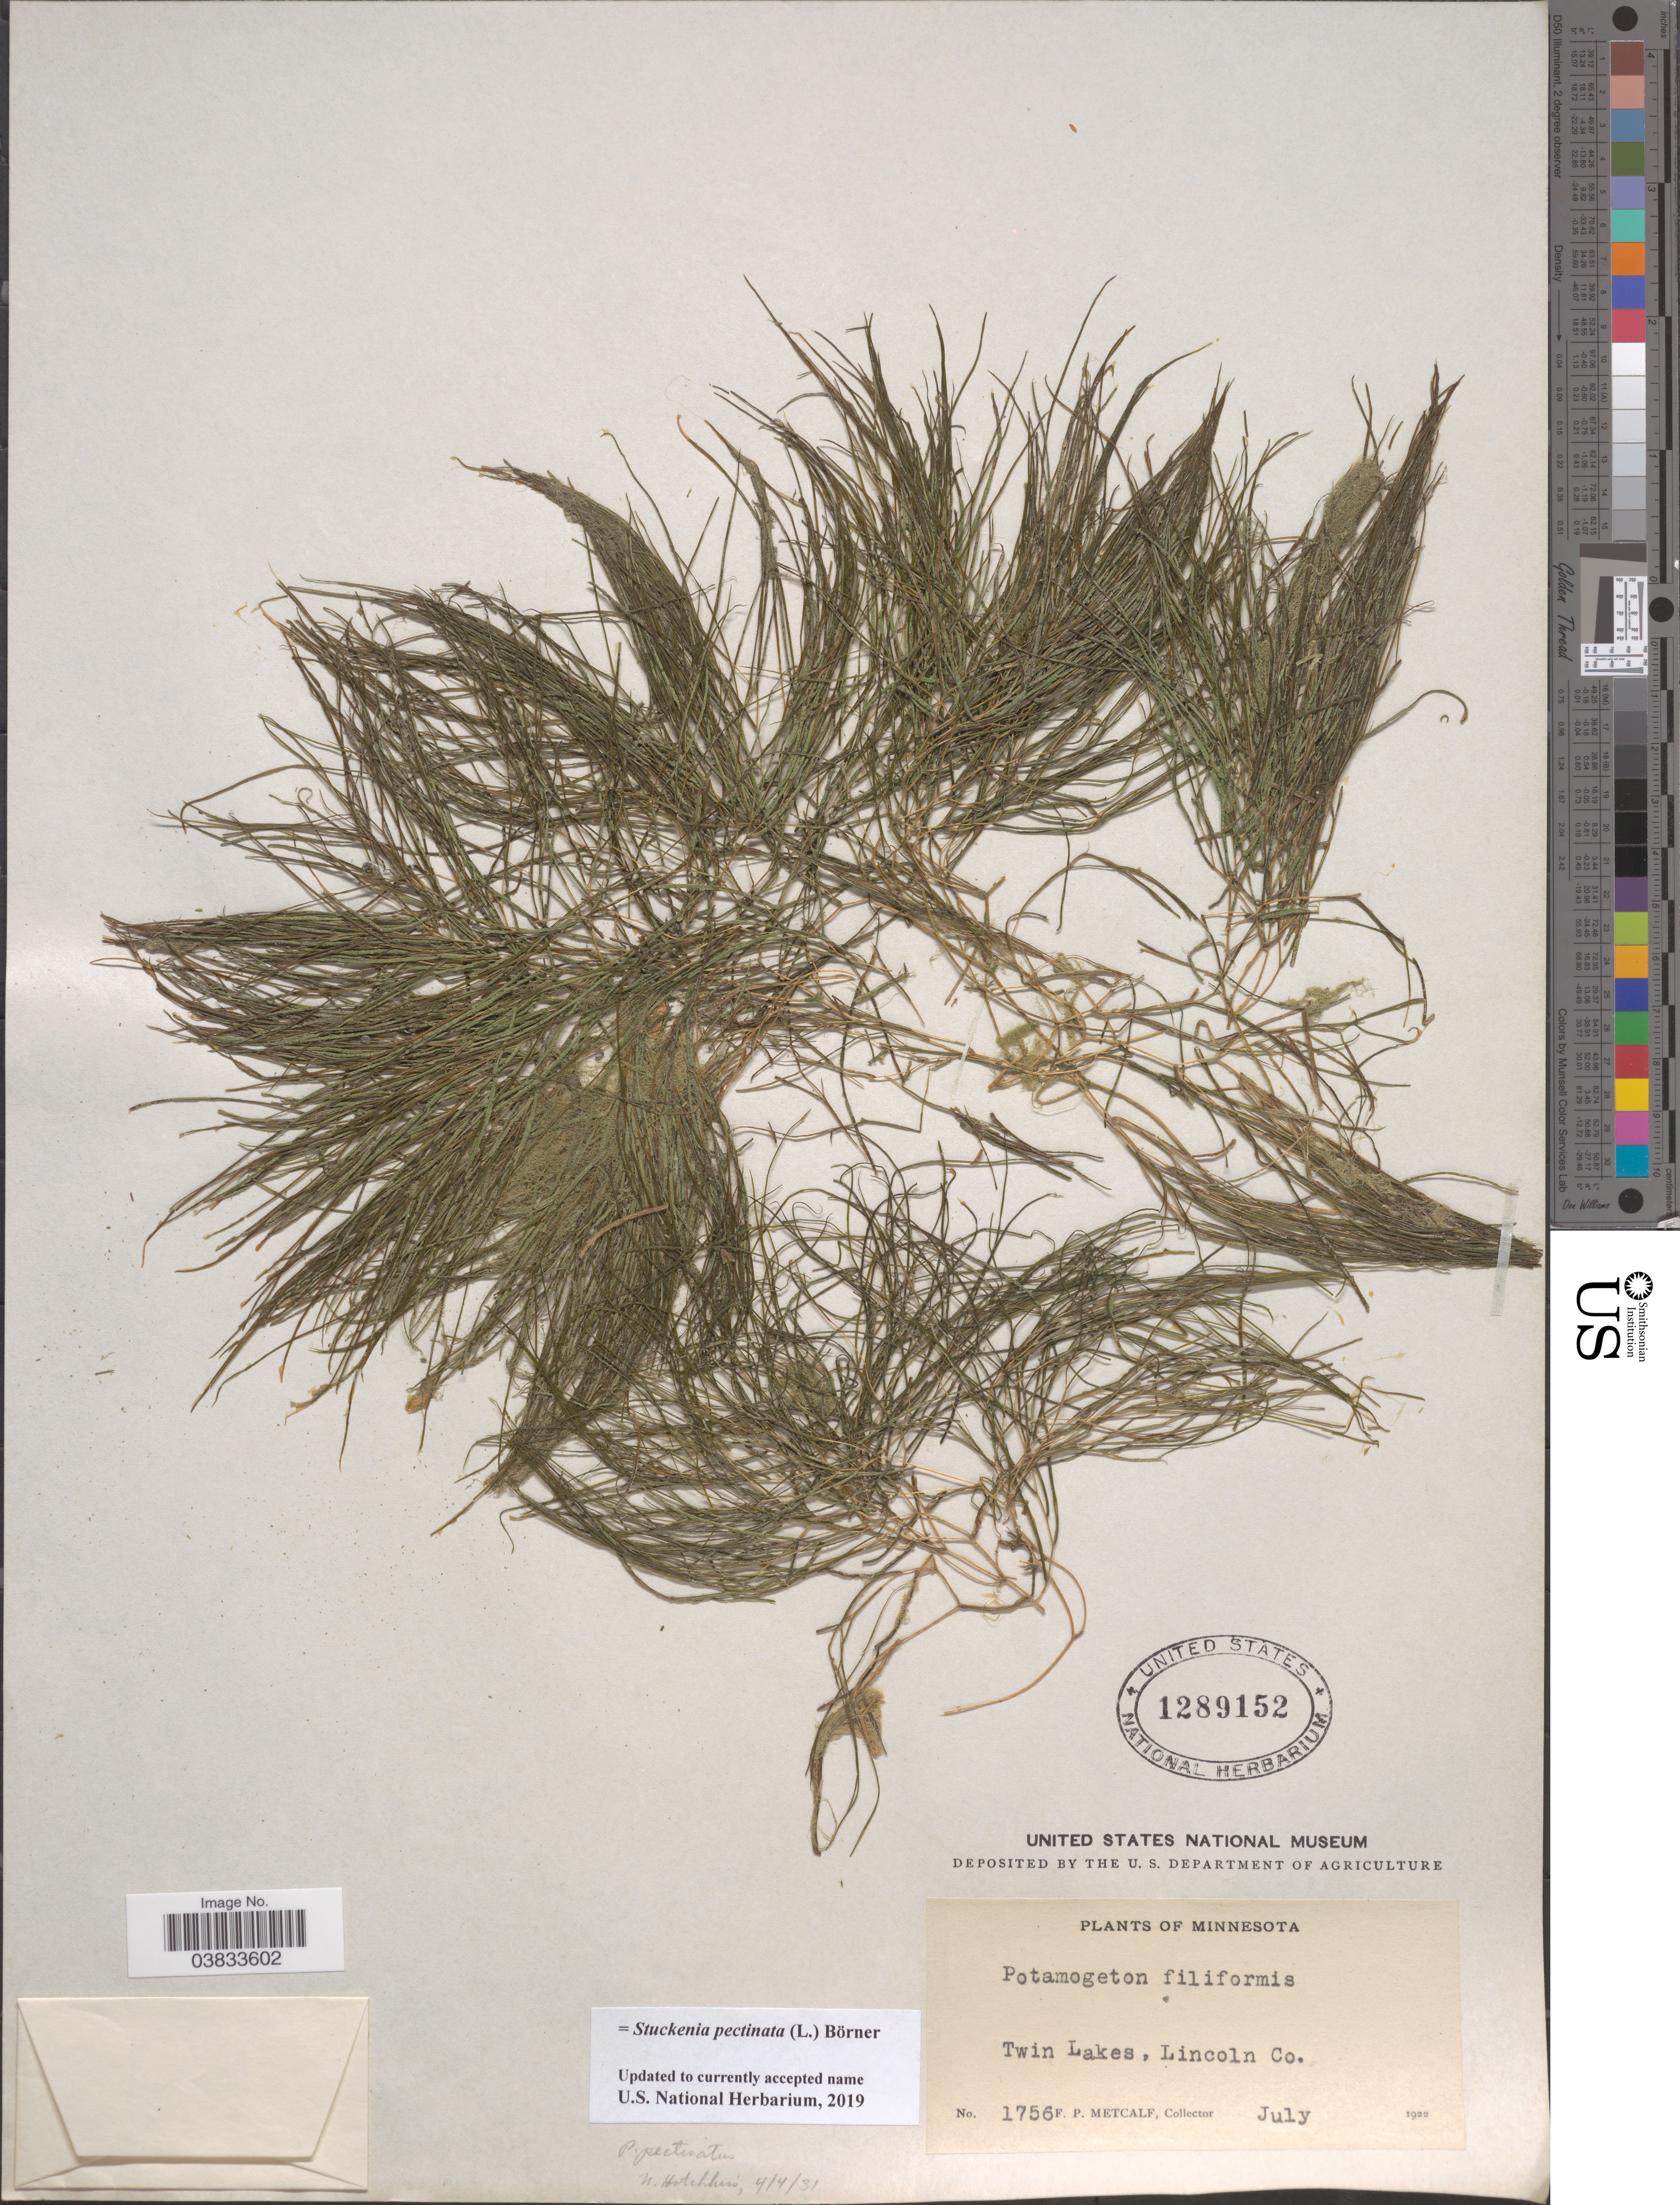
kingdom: Plantae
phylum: Tracheophyta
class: Liliopsida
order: Alismatales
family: Potamogetonaceae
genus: Stuckenia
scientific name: Stuckenia pectinata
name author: (L.) Börner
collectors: F. Metcalf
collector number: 1756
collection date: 1922-07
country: United States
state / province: Minnesota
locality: Twin Lakes, Lincoln Co.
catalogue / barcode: US 1289152